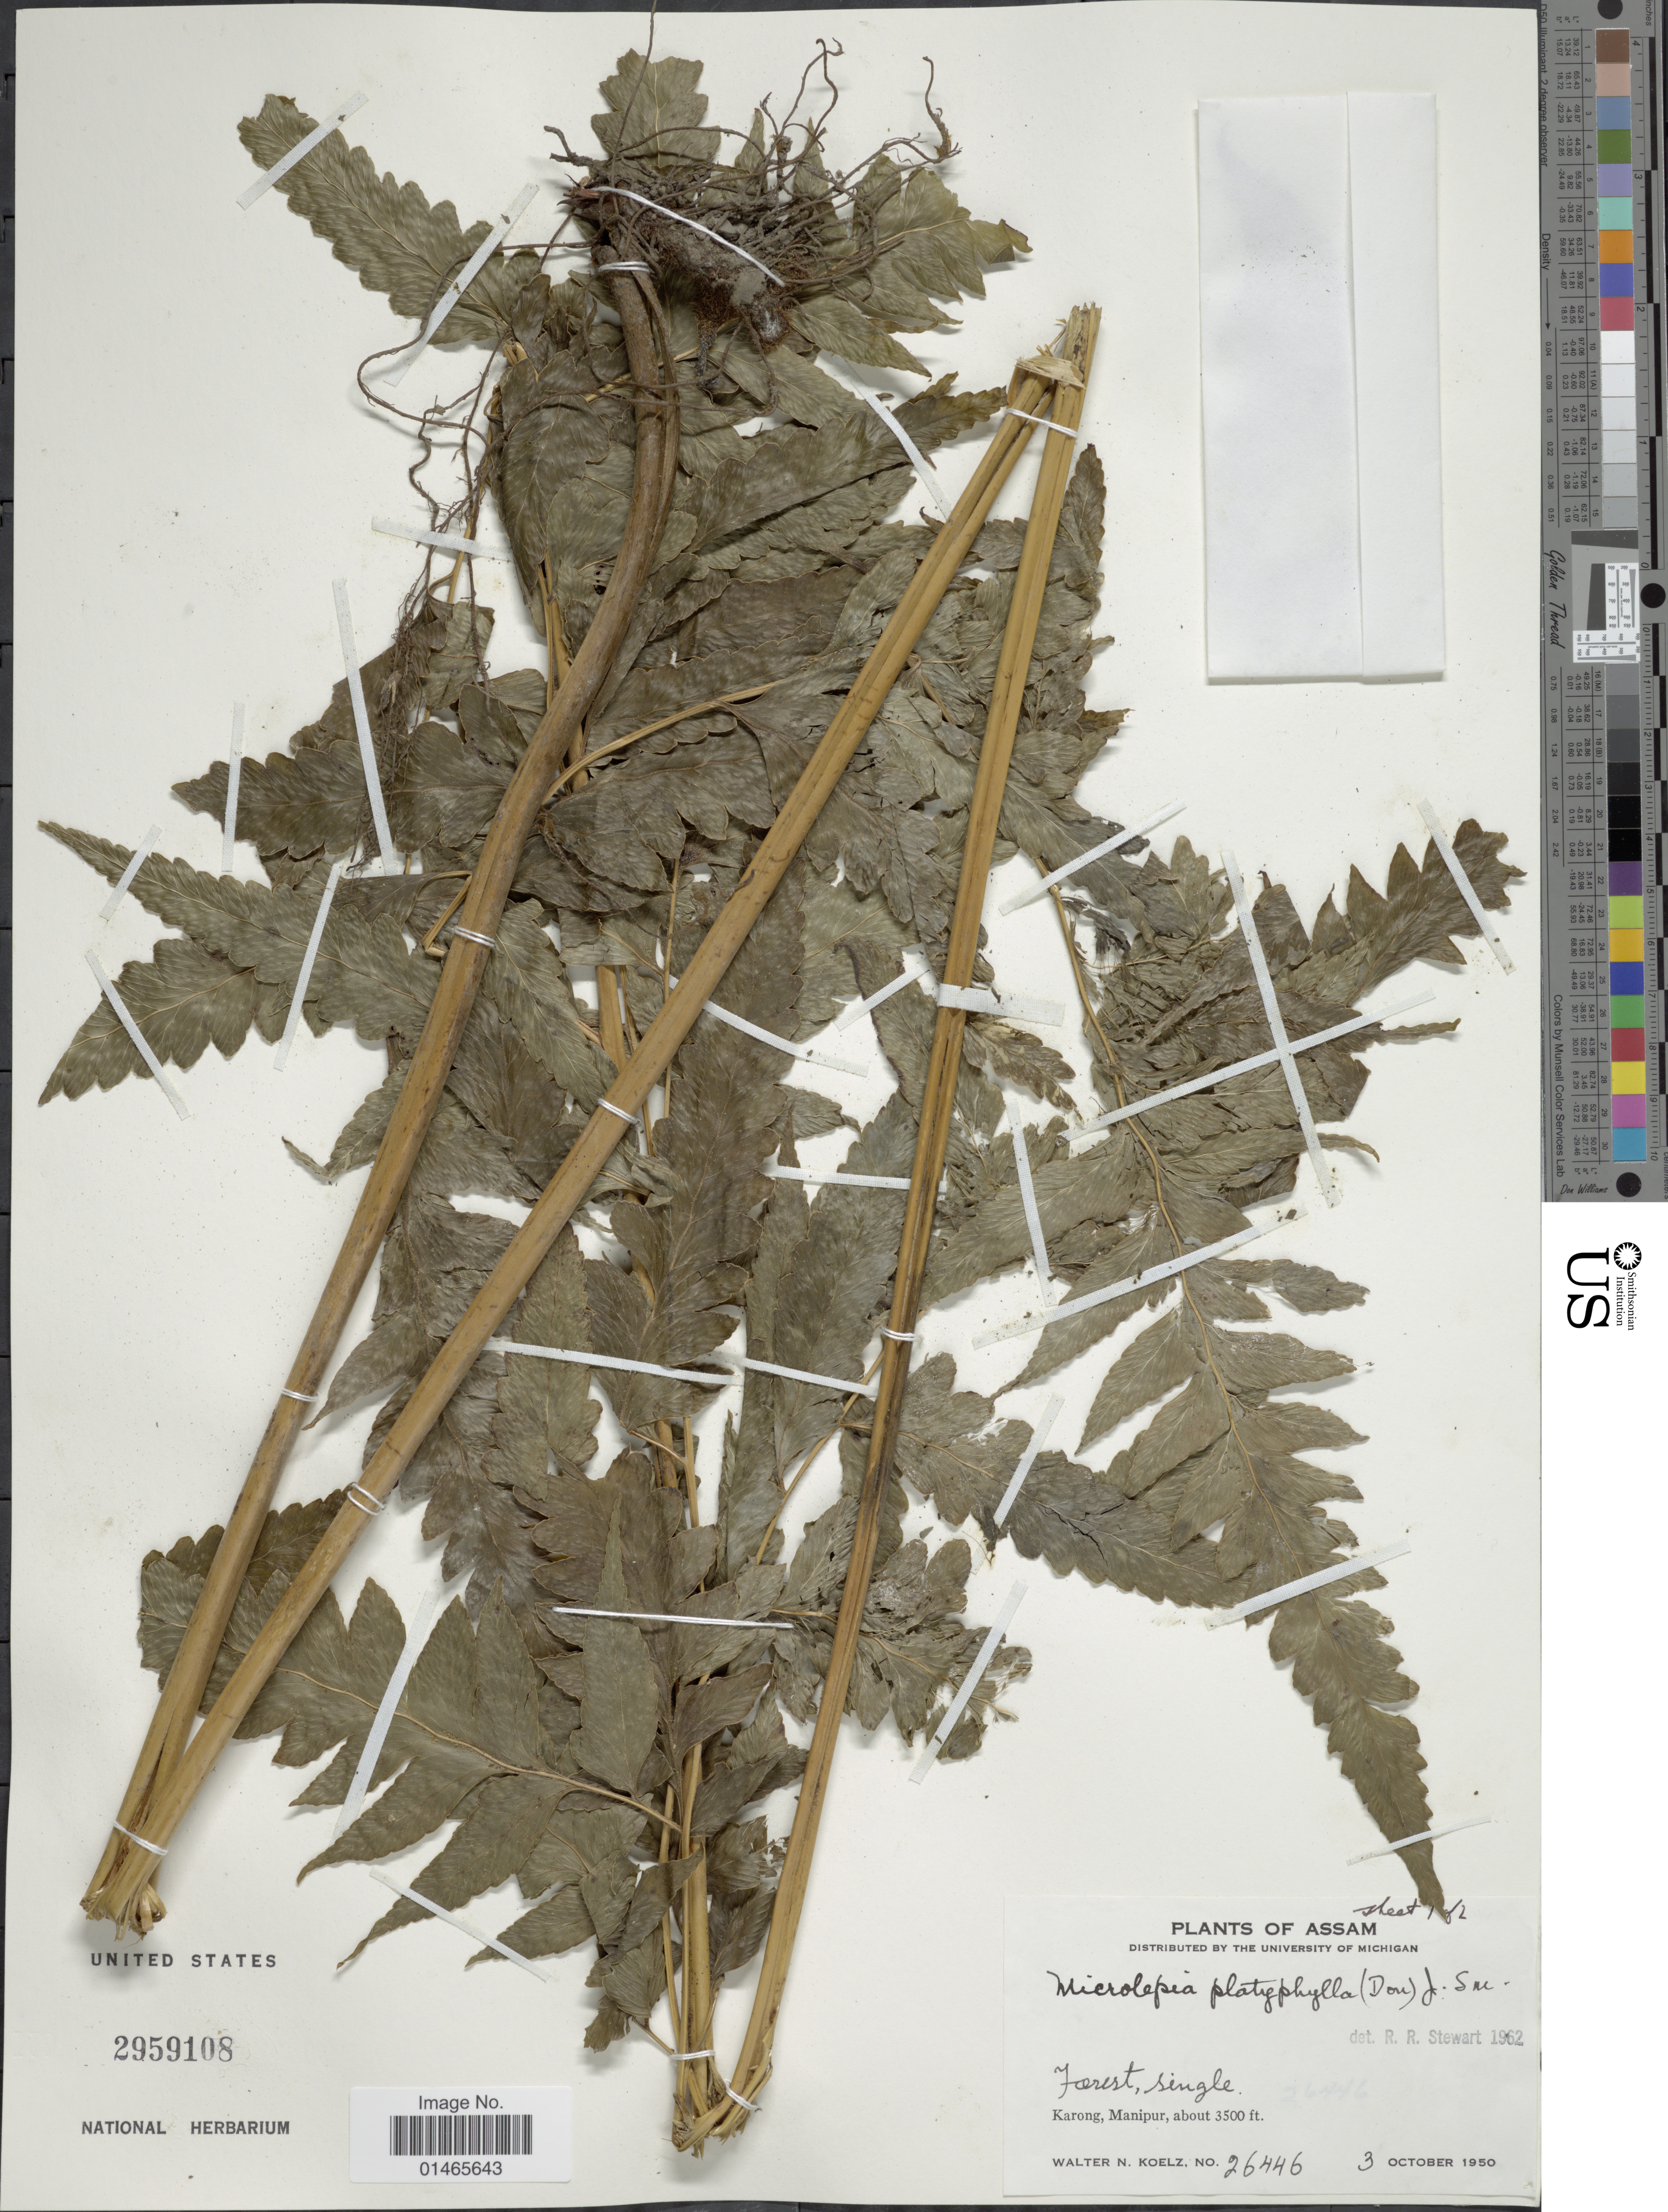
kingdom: Plantae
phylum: Tracheophyta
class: Polypodiopsida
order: Polypodiales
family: Dennstaedtiaceae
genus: Microlepia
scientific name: Microlepia platyphylla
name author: (D. Don) J. Sm.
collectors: W. N. Koelz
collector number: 26446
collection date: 1950-10-03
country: India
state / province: Manipur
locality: Karong, Manipur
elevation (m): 1067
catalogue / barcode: US 2959108